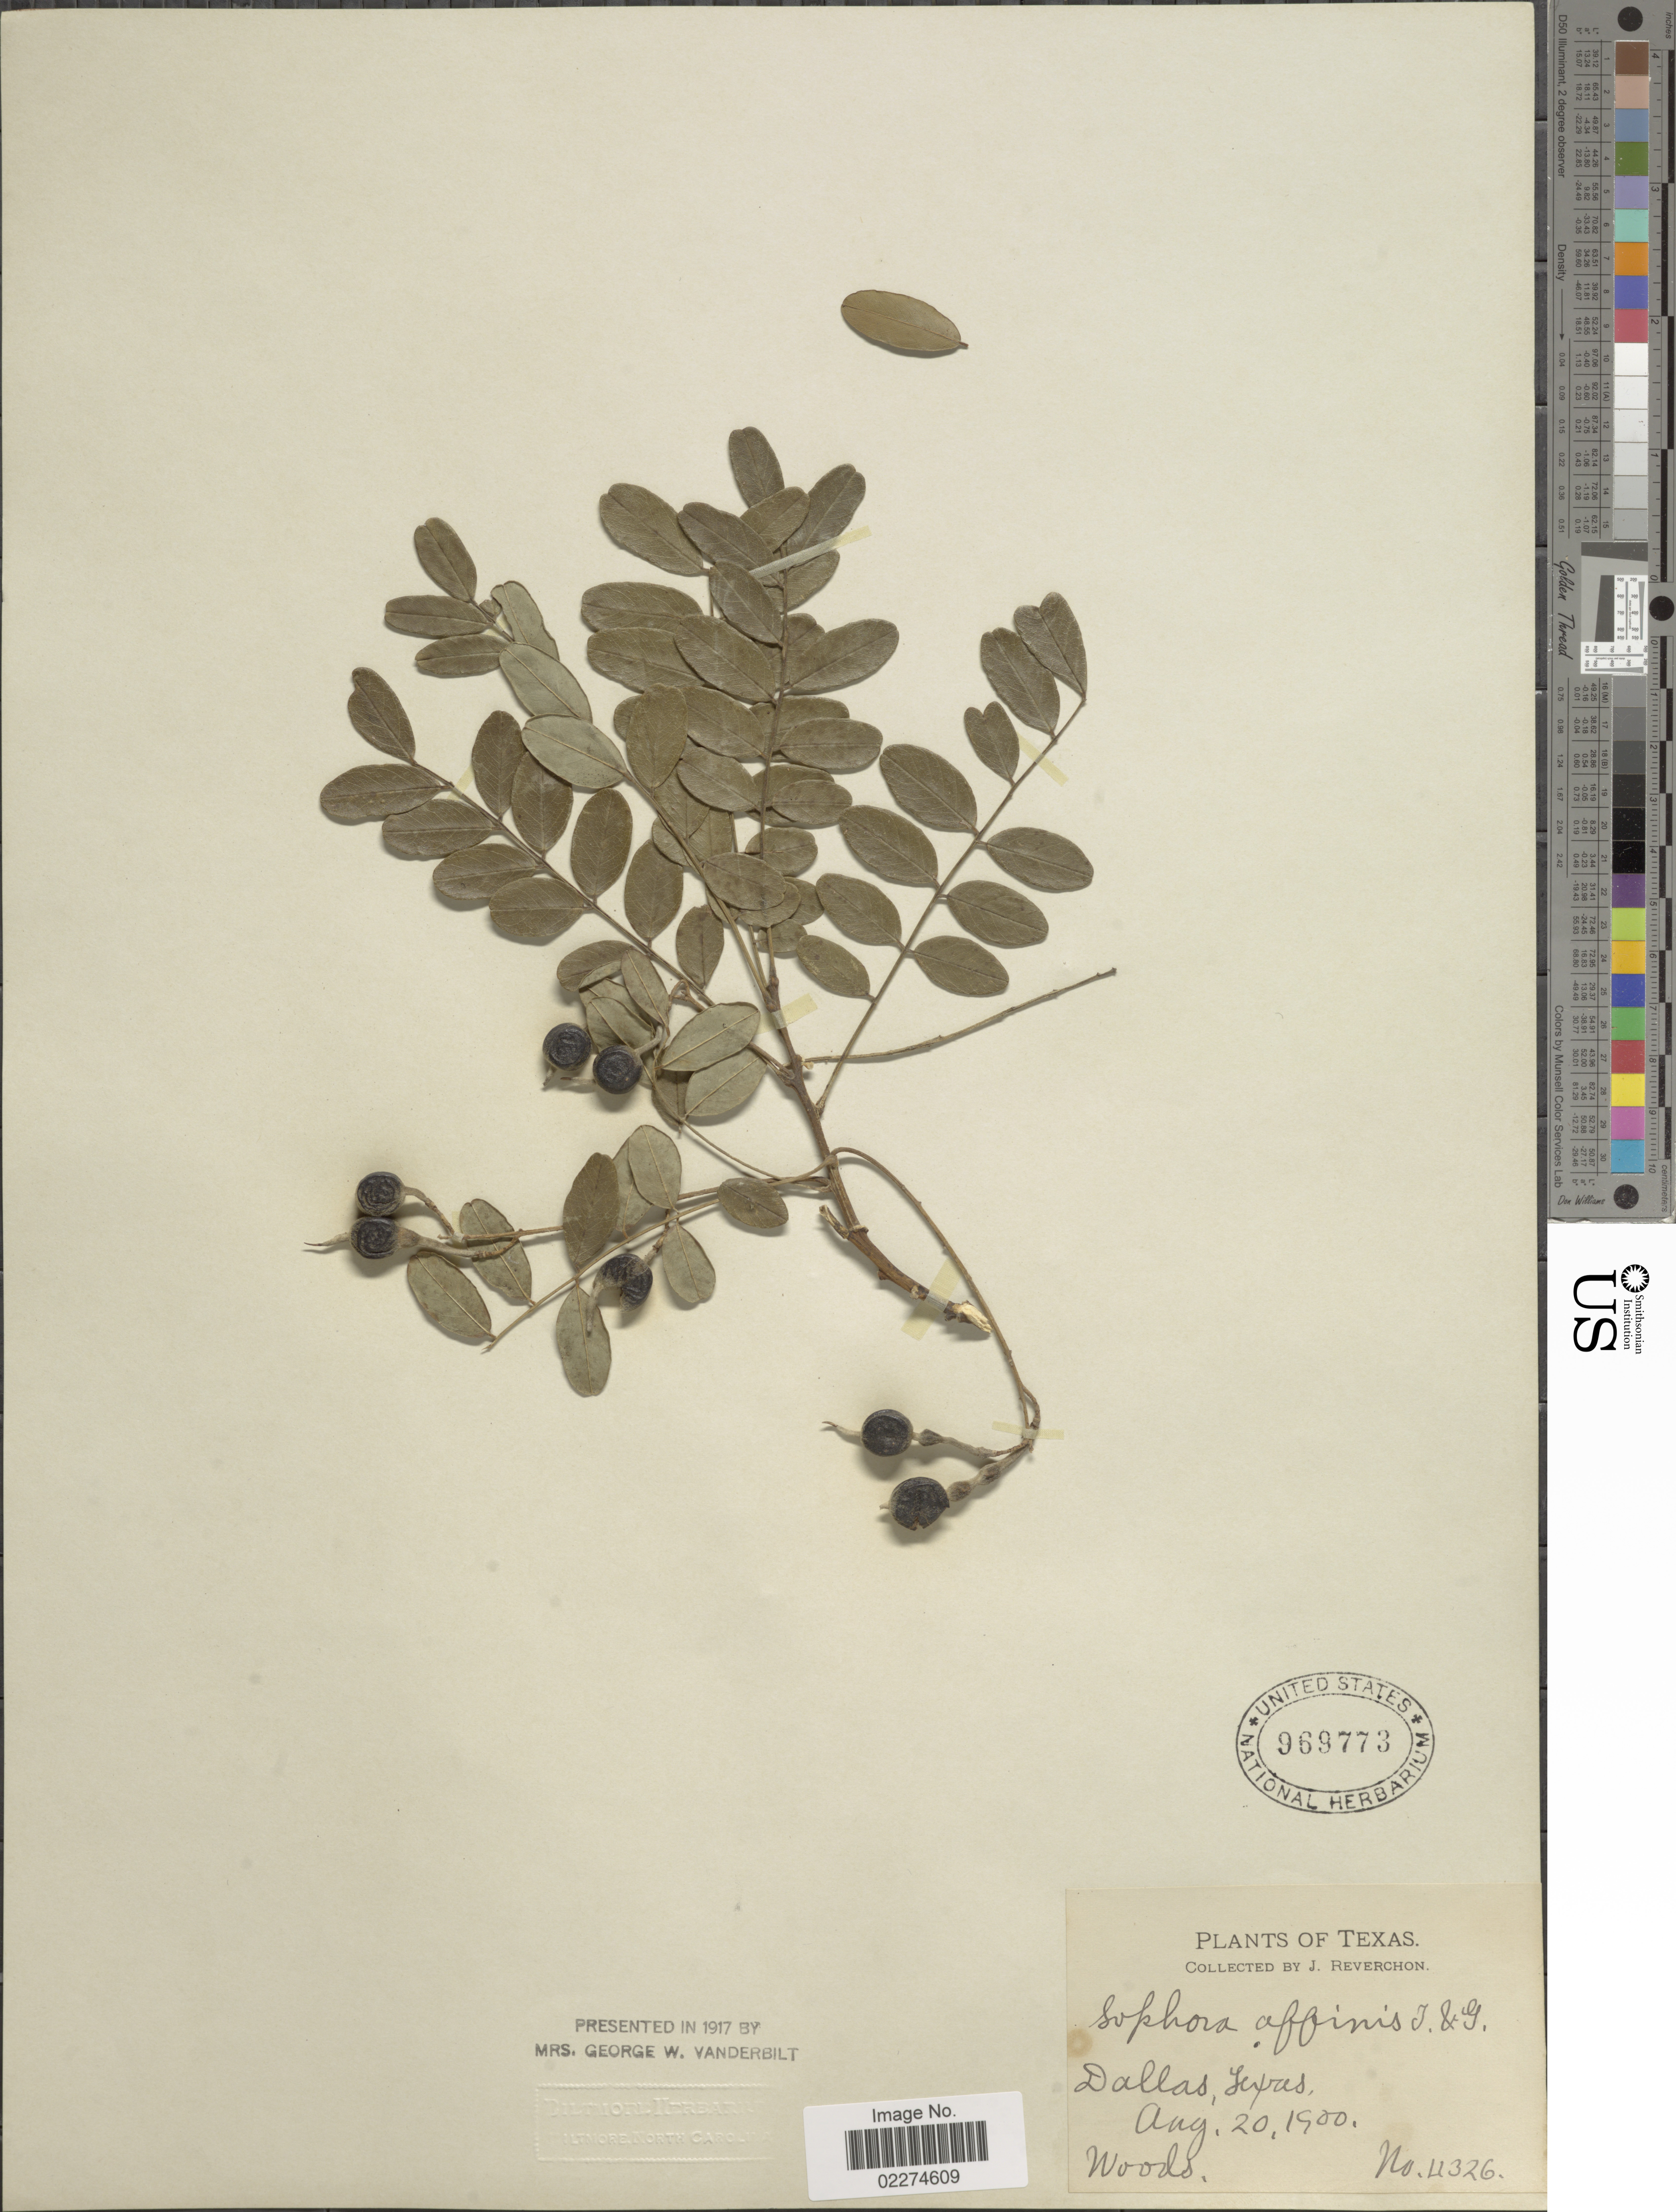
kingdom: Plantae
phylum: Tracheophyta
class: Magnoliopsida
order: Fabales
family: Fabaceae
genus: Sophora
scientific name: Sophora affinis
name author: Torr. & A. Gray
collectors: J. Reverchon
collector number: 4326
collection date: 1900-08-20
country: United States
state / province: Texas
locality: Dallas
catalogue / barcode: US 969773